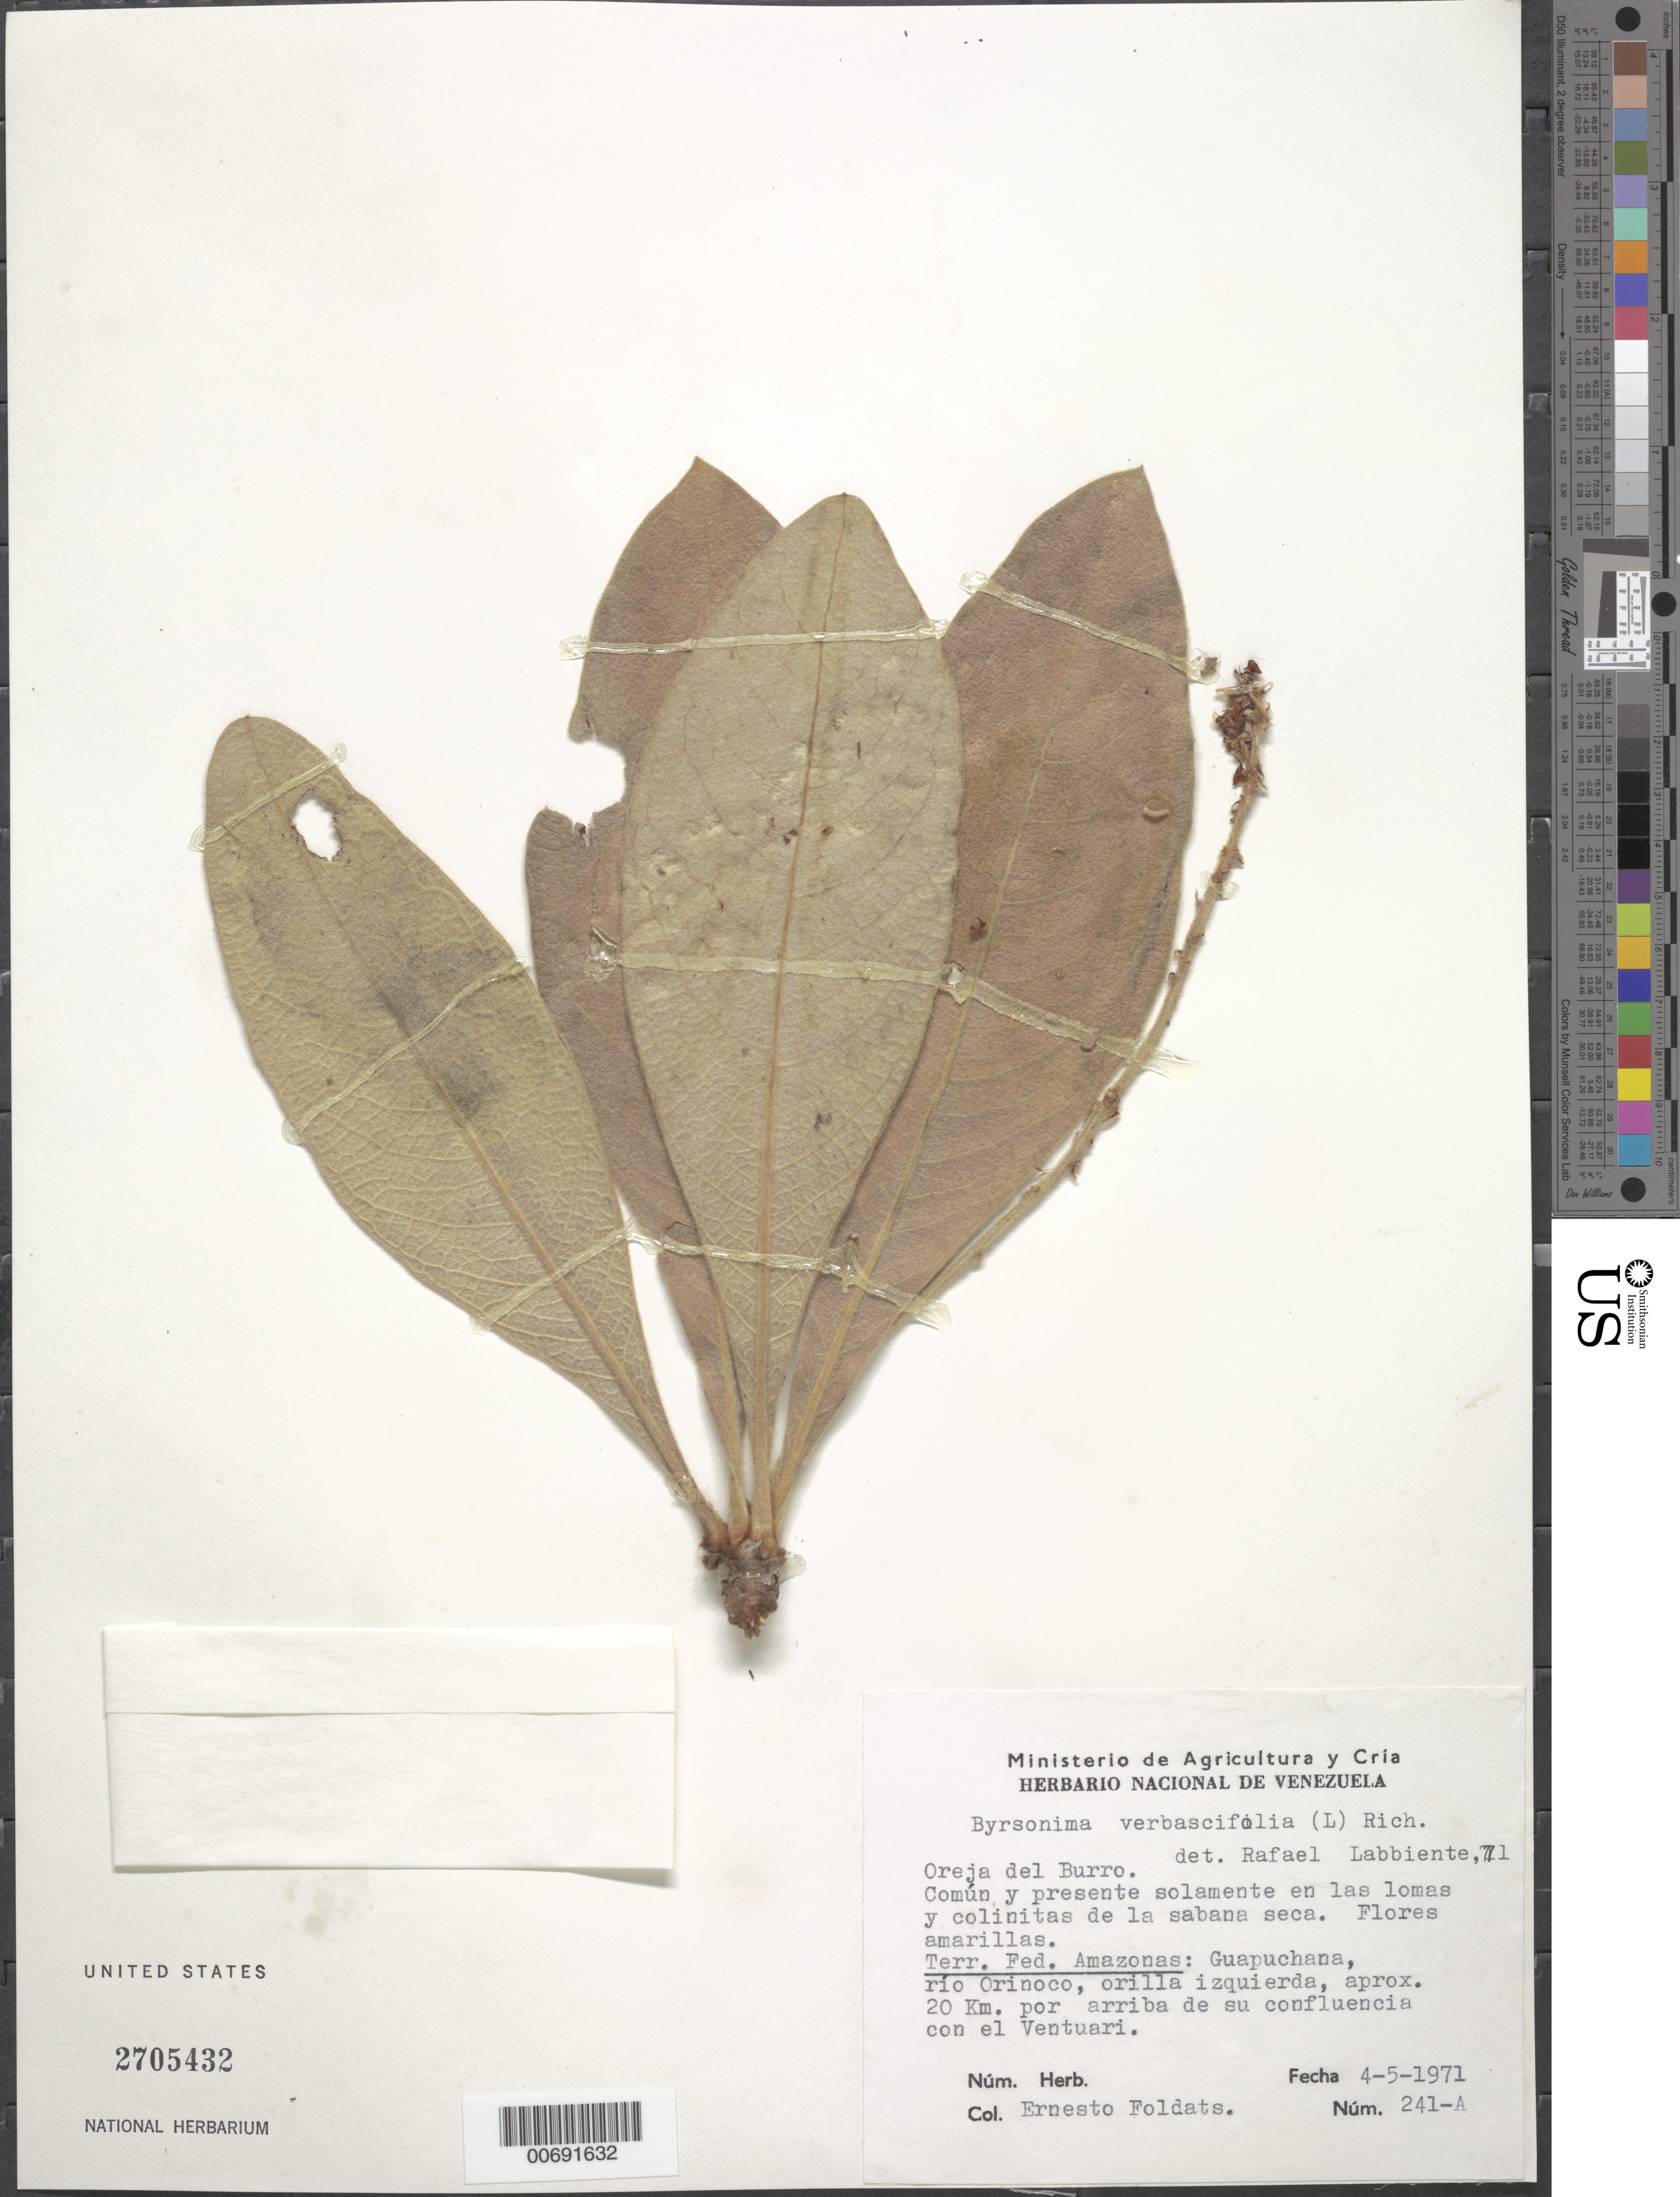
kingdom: Plantae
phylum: Tracheophyta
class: Magnoliopsida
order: Malpighiales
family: Malpighiaceae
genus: Byrsonima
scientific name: Byrsonima verbascifolia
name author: (L.) DC.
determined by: Labbiente, R.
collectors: E. Foldats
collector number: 241 A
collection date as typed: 4-May-71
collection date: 1971-05-04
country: Venezuela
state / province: Amazonas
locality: Guapachana, Río Orinoco, 20 km por arriba de su confluencia con el Ventuari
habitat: Orilla izquierda, las lomas y colinitas de la sabana seca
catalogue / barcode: US 2705432